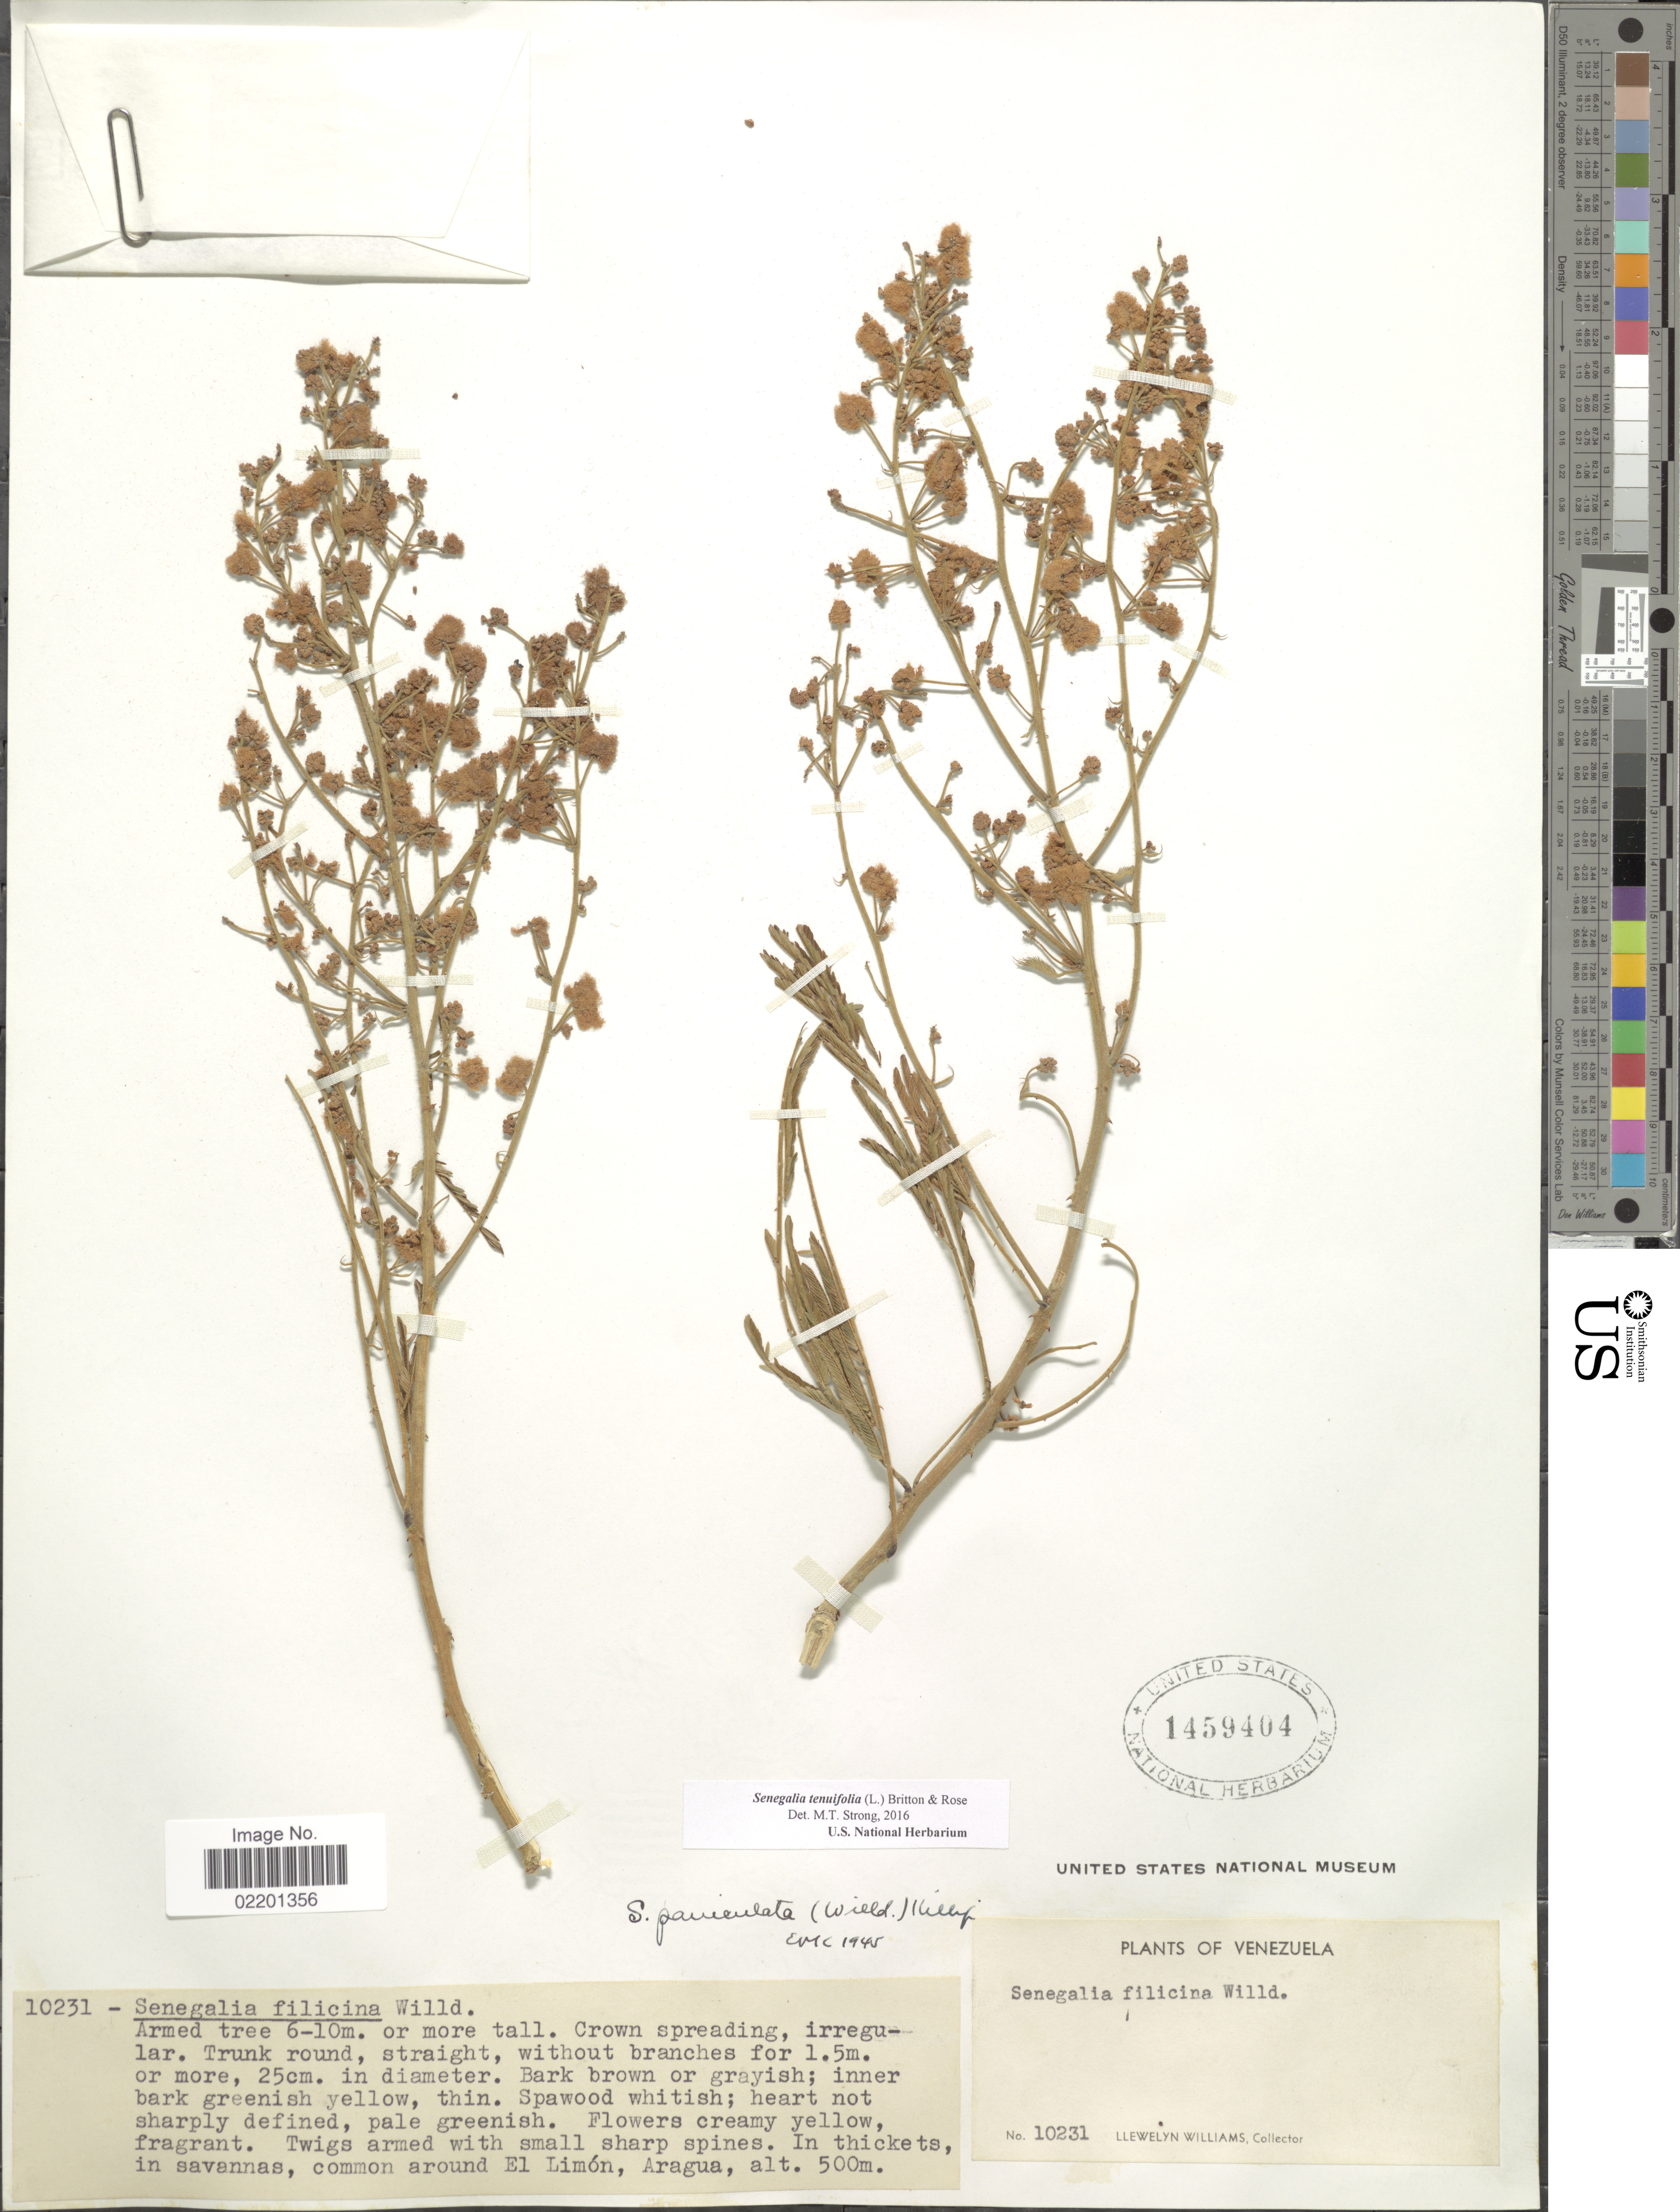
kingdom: Plantae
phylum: Tracheophyta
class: Magnoliopsida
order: Fabales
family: Fabaceae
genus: Senegalia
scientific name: Senegalia tenuifolia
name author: (L.) Britton & Rose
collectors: Ll. Williams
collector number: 10231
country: Venezuela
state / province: Aragua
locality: In thickets, in savannas, common around El Limon, Aragua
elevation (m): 500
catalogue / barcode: US 1459404